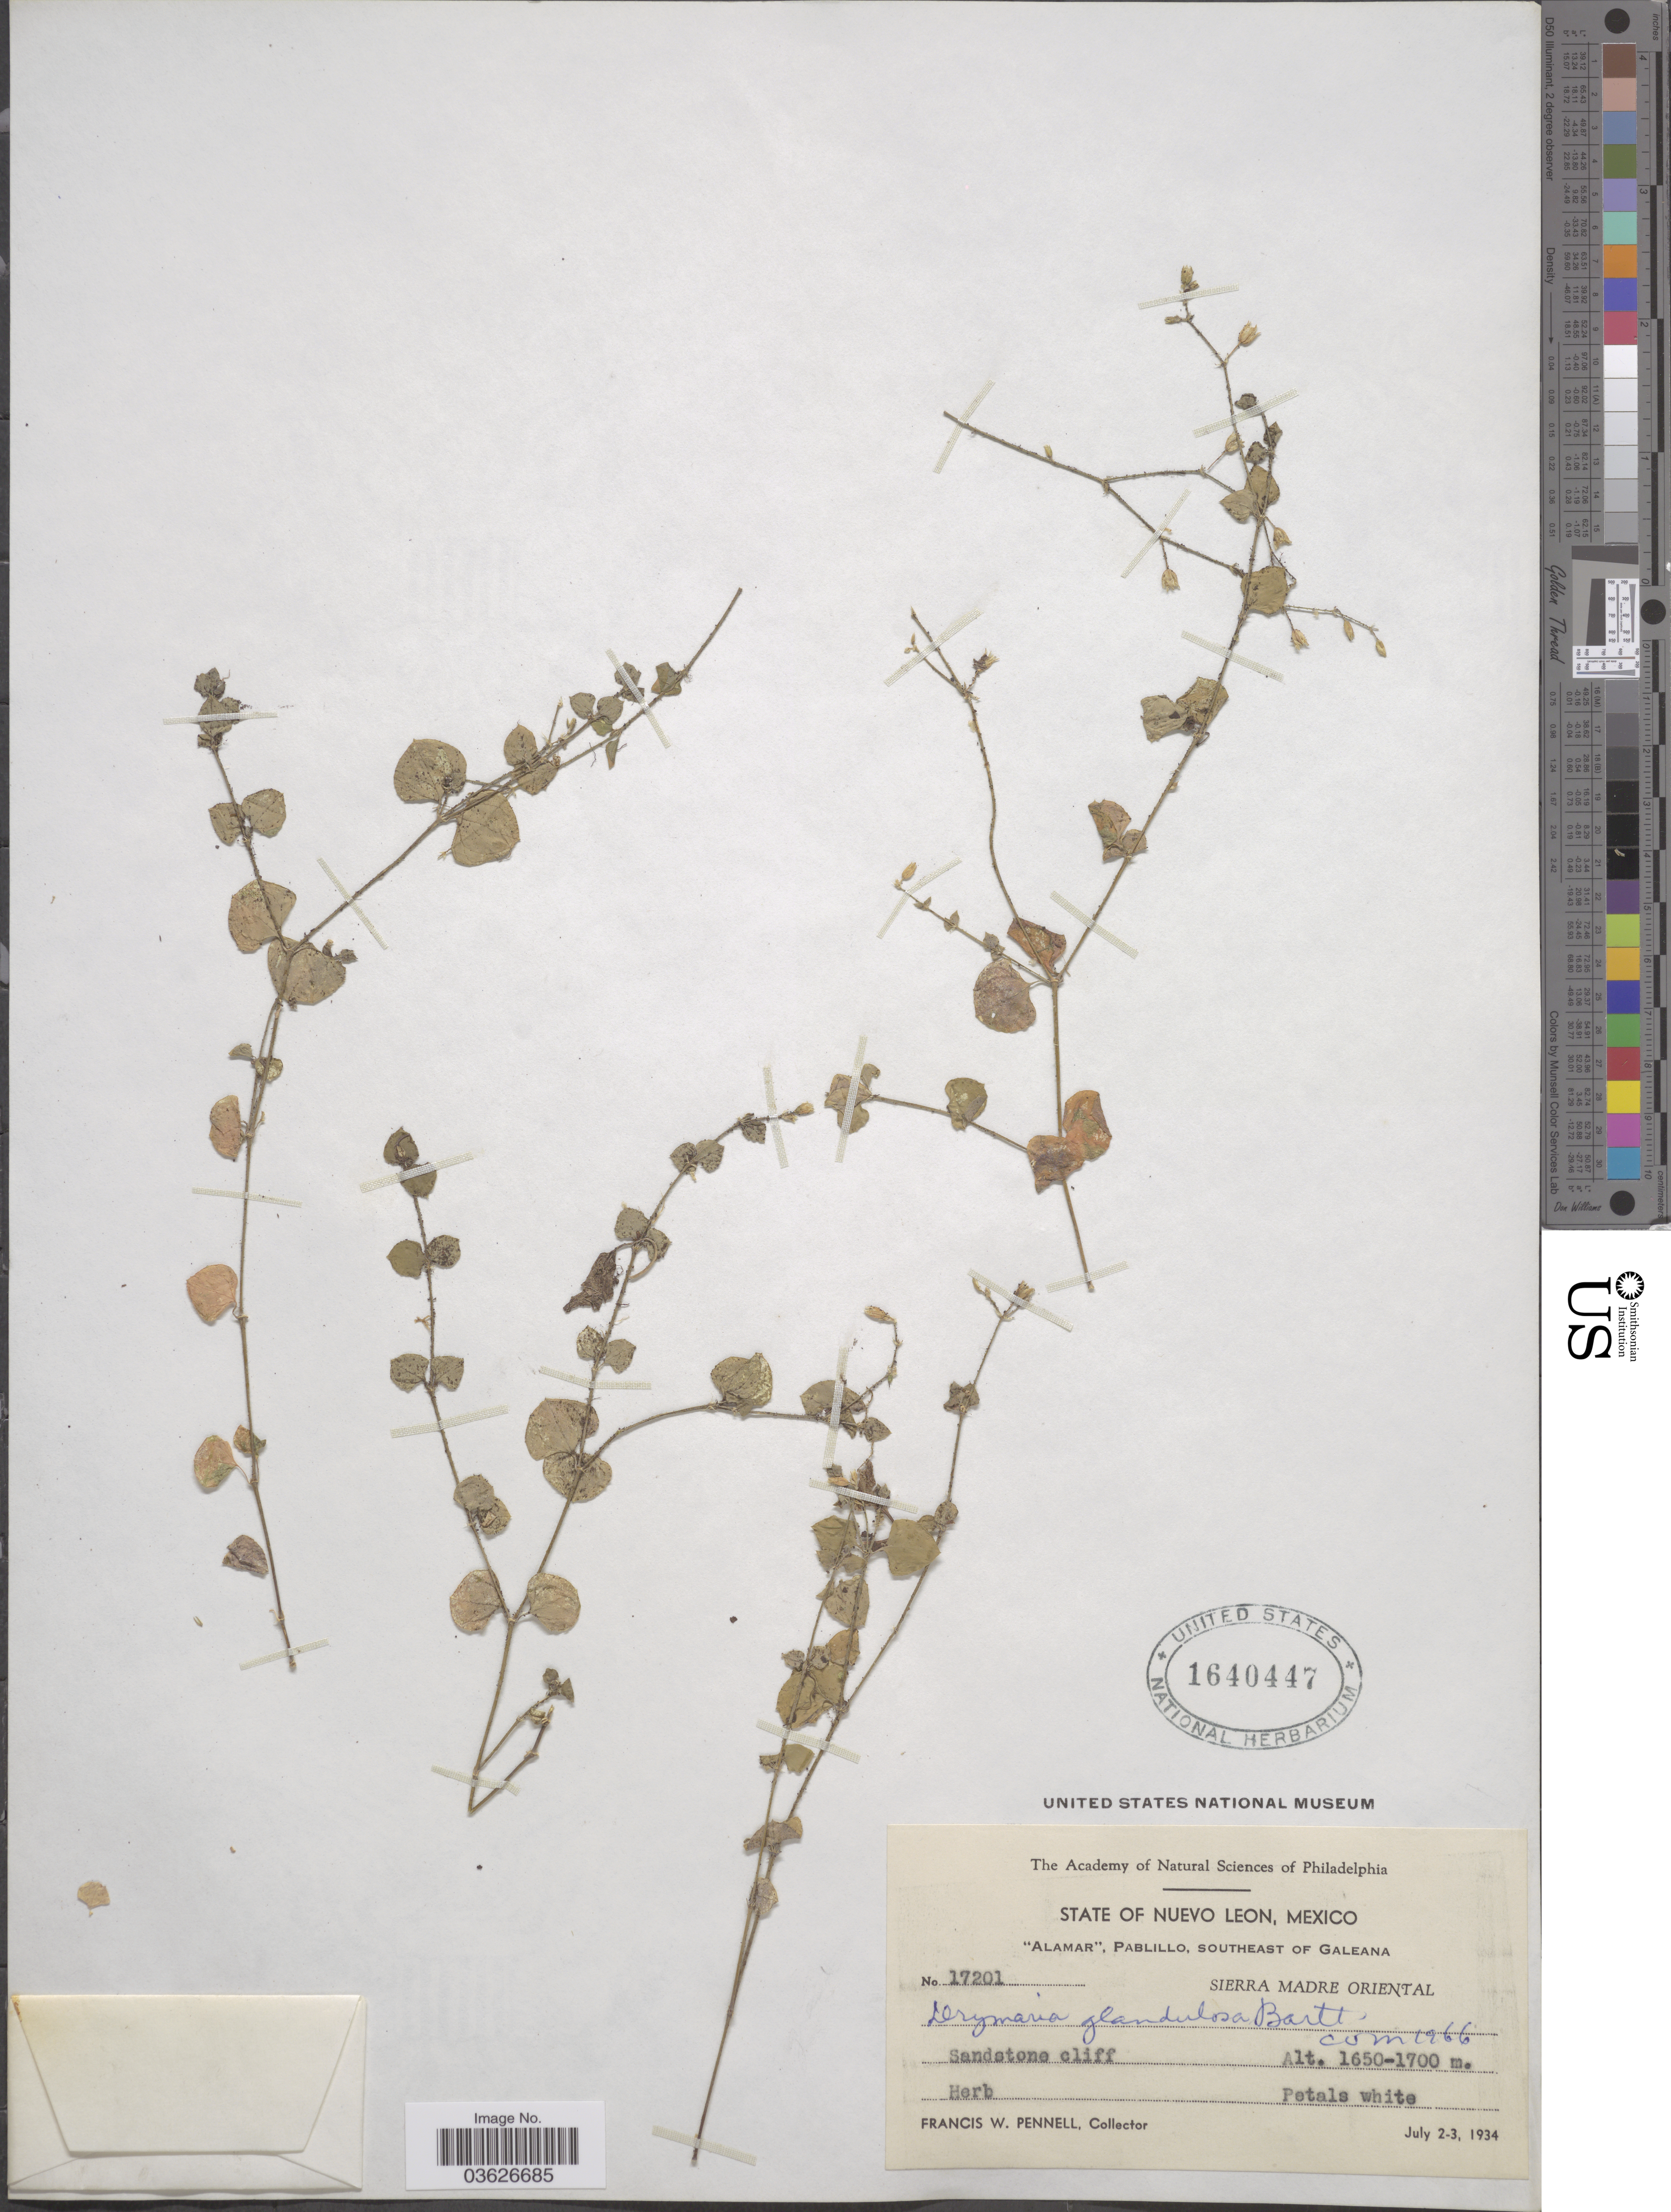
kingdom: Plantae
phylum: Tracheophyta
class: Magnoliopsida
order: Caryophyllales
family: Caryophyllaceae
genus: Drymaria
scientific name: Drymaria glandulosa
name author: Bartl.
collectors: F. W. Pennell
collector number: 17201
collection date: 1934-07-02/1934-07-03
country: Mexico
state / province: Nuevo León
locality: Alamar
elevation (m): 1650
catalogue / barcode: US 1640447